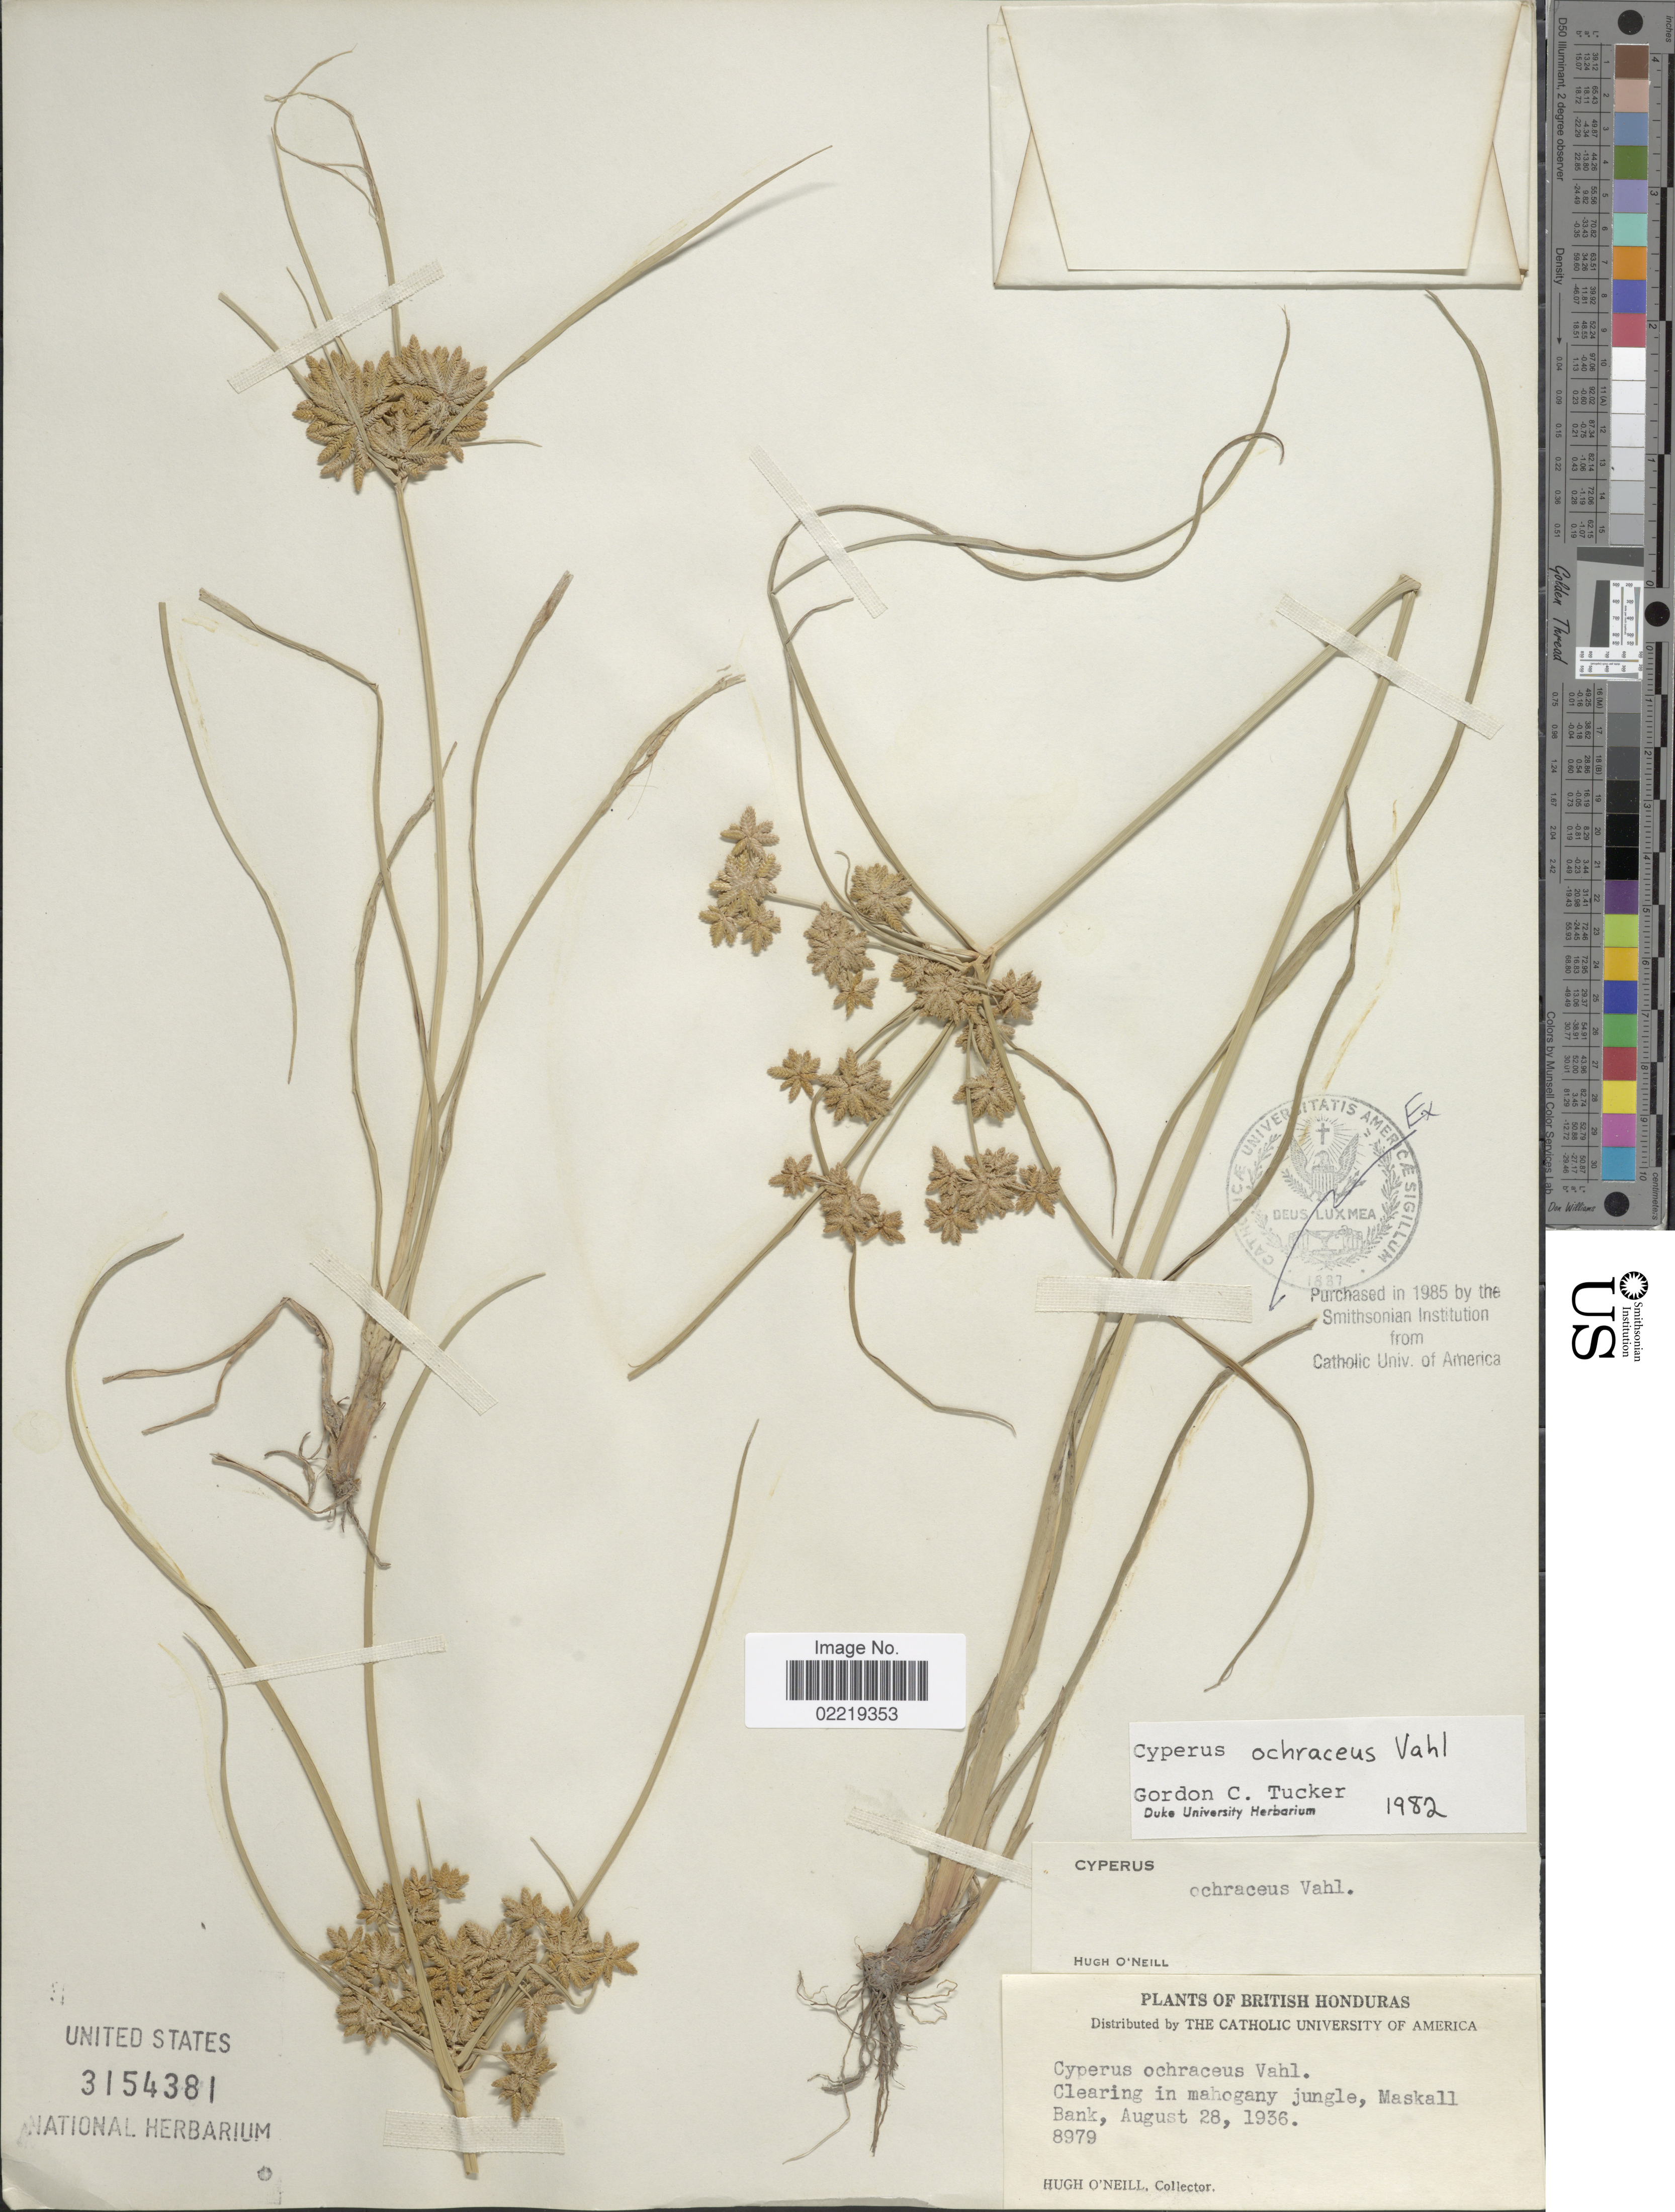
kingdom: Plantae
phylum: Tracheophyta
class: Liliopsida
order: Poales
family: Cyperaceae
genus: Cyperus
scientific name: Cyperus ochraceus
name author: Vahl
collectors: H. O'Neill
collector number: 8979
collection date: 1936-08-28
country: Belize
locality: British Honduras, Maskall Bank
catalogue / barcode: US 3154381